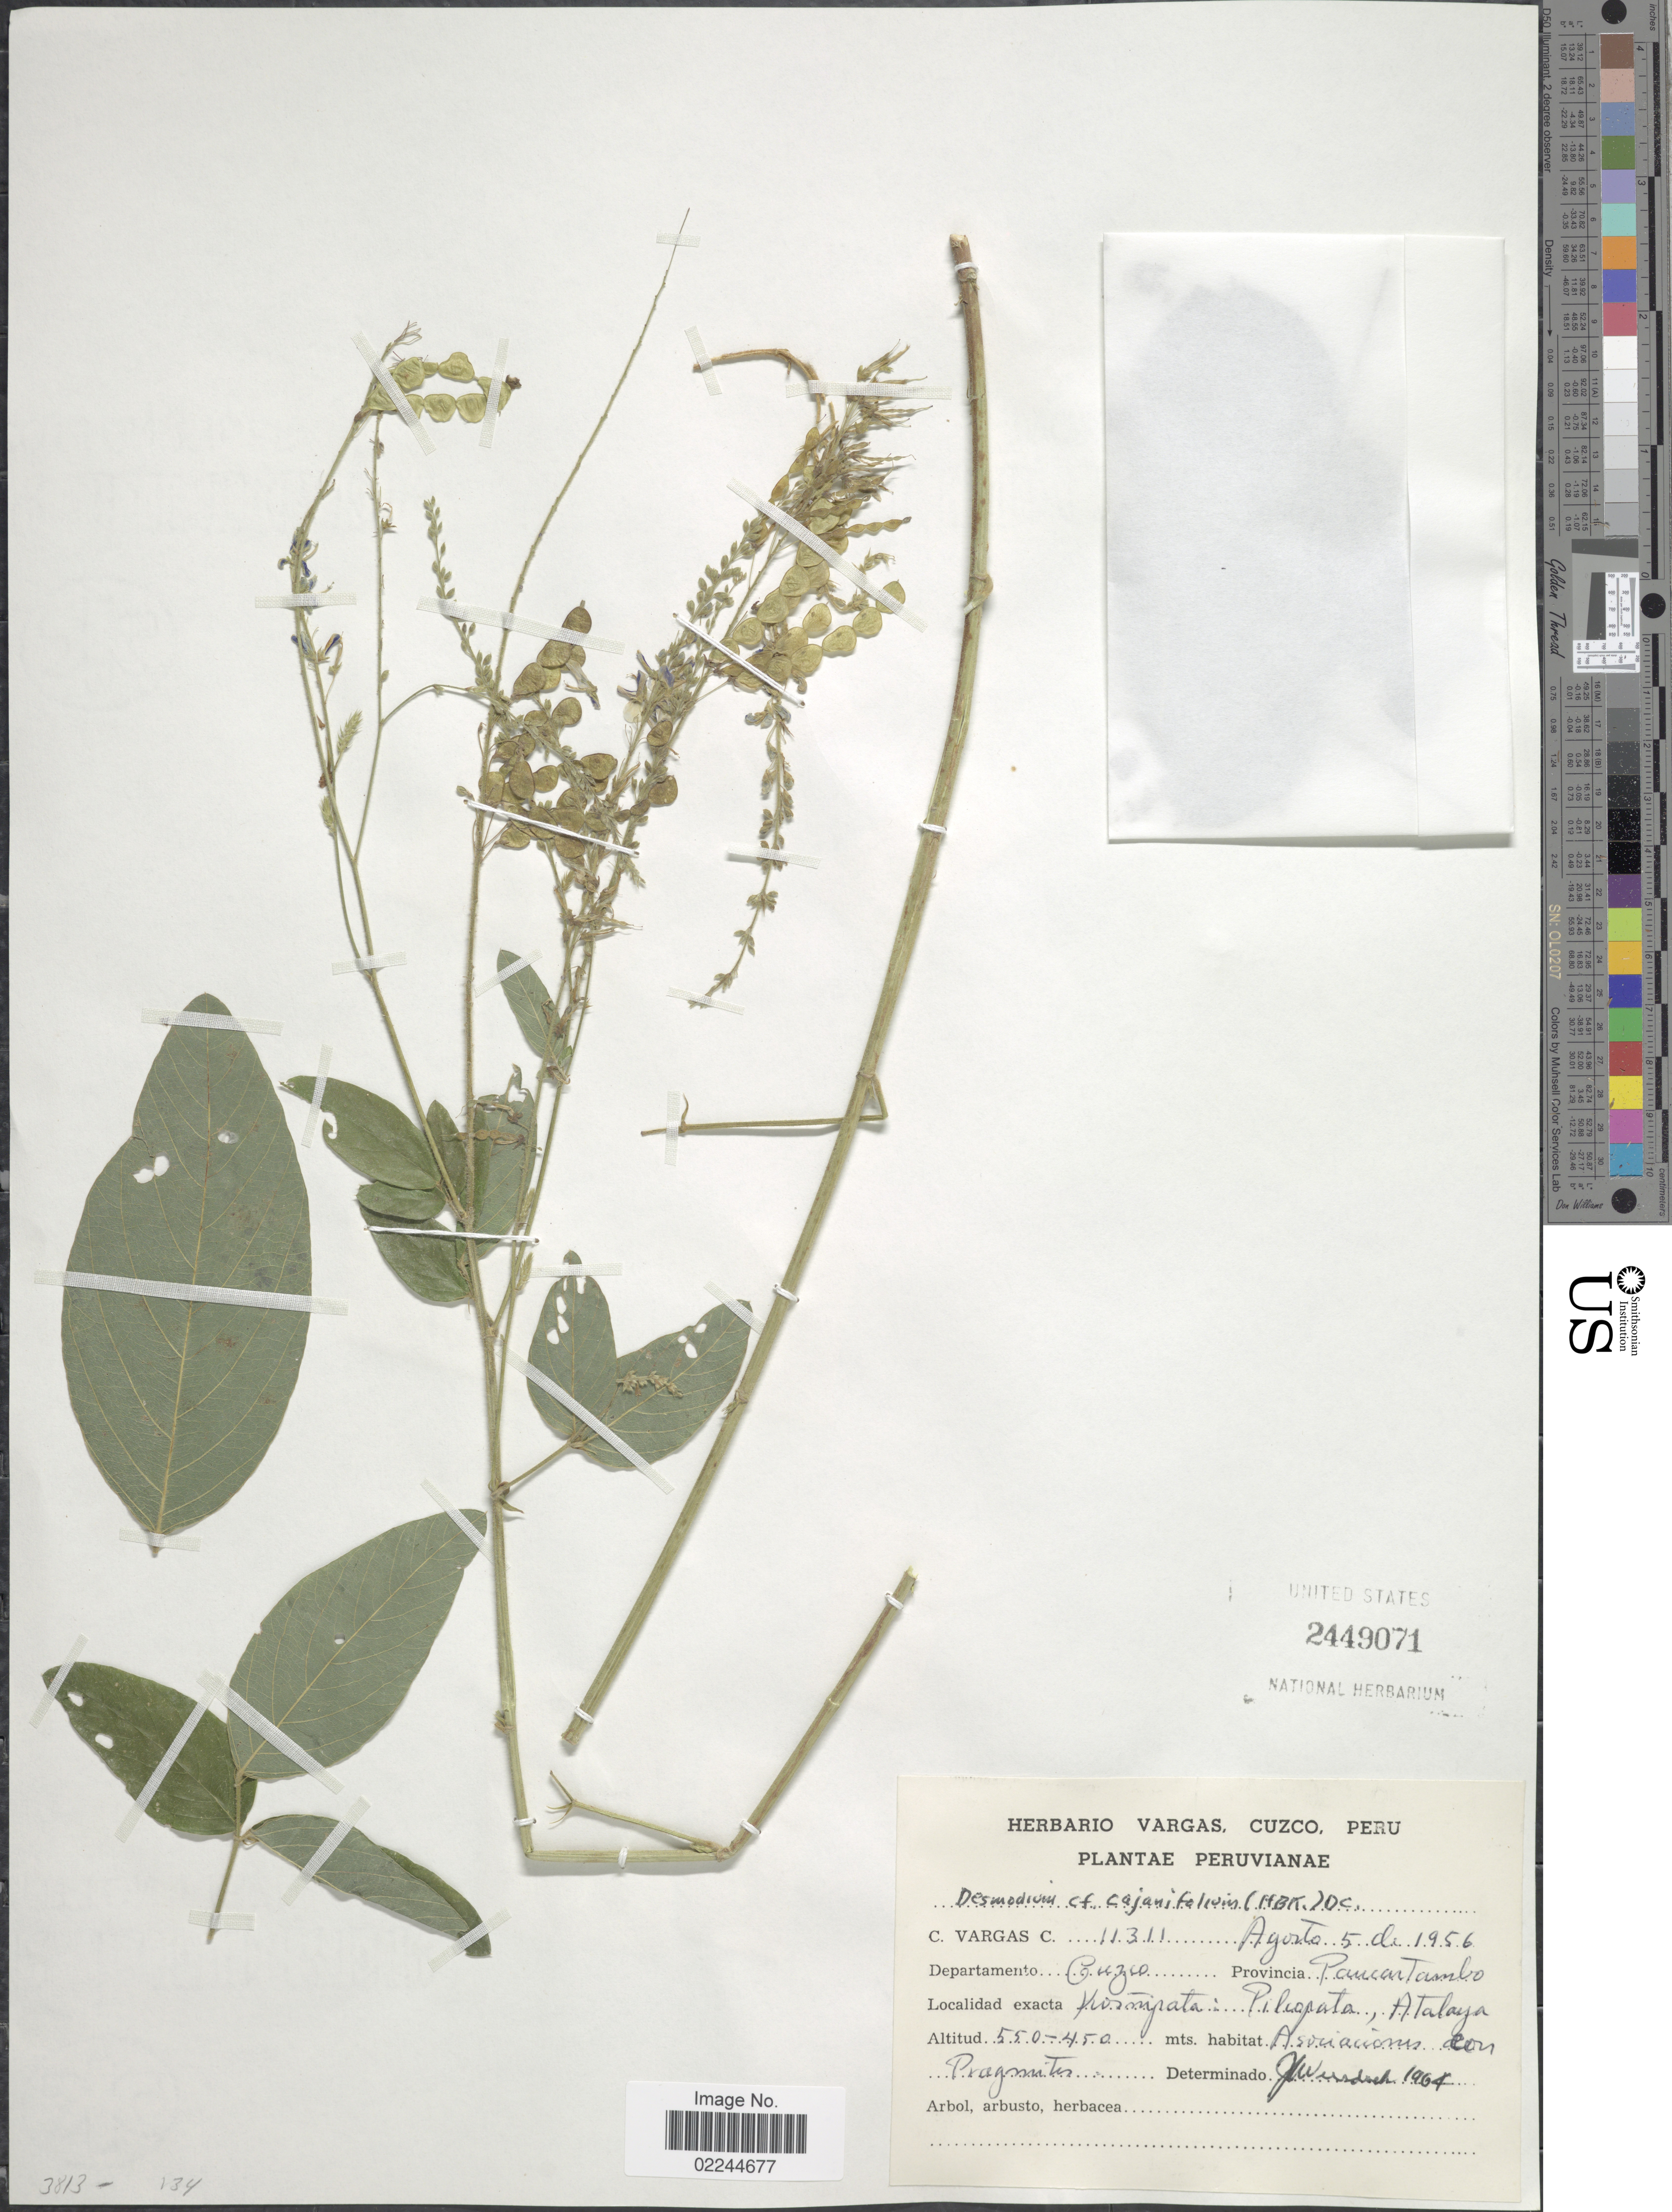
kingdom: Plantae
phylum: Tracheophyta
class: Magnoliopsida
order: Fabales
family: Fabaceae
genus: Desmodium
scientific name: Desmodium cajanifolium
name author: (Kunth) DC.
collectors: C. Vargas Calderón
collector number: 11311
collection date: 1956-08-05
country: Peru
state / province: Cusco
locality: Provincia Paucartambo. Kosnipata: Pilcopata, Atalaya.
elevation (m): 450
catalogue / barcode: US 2449071